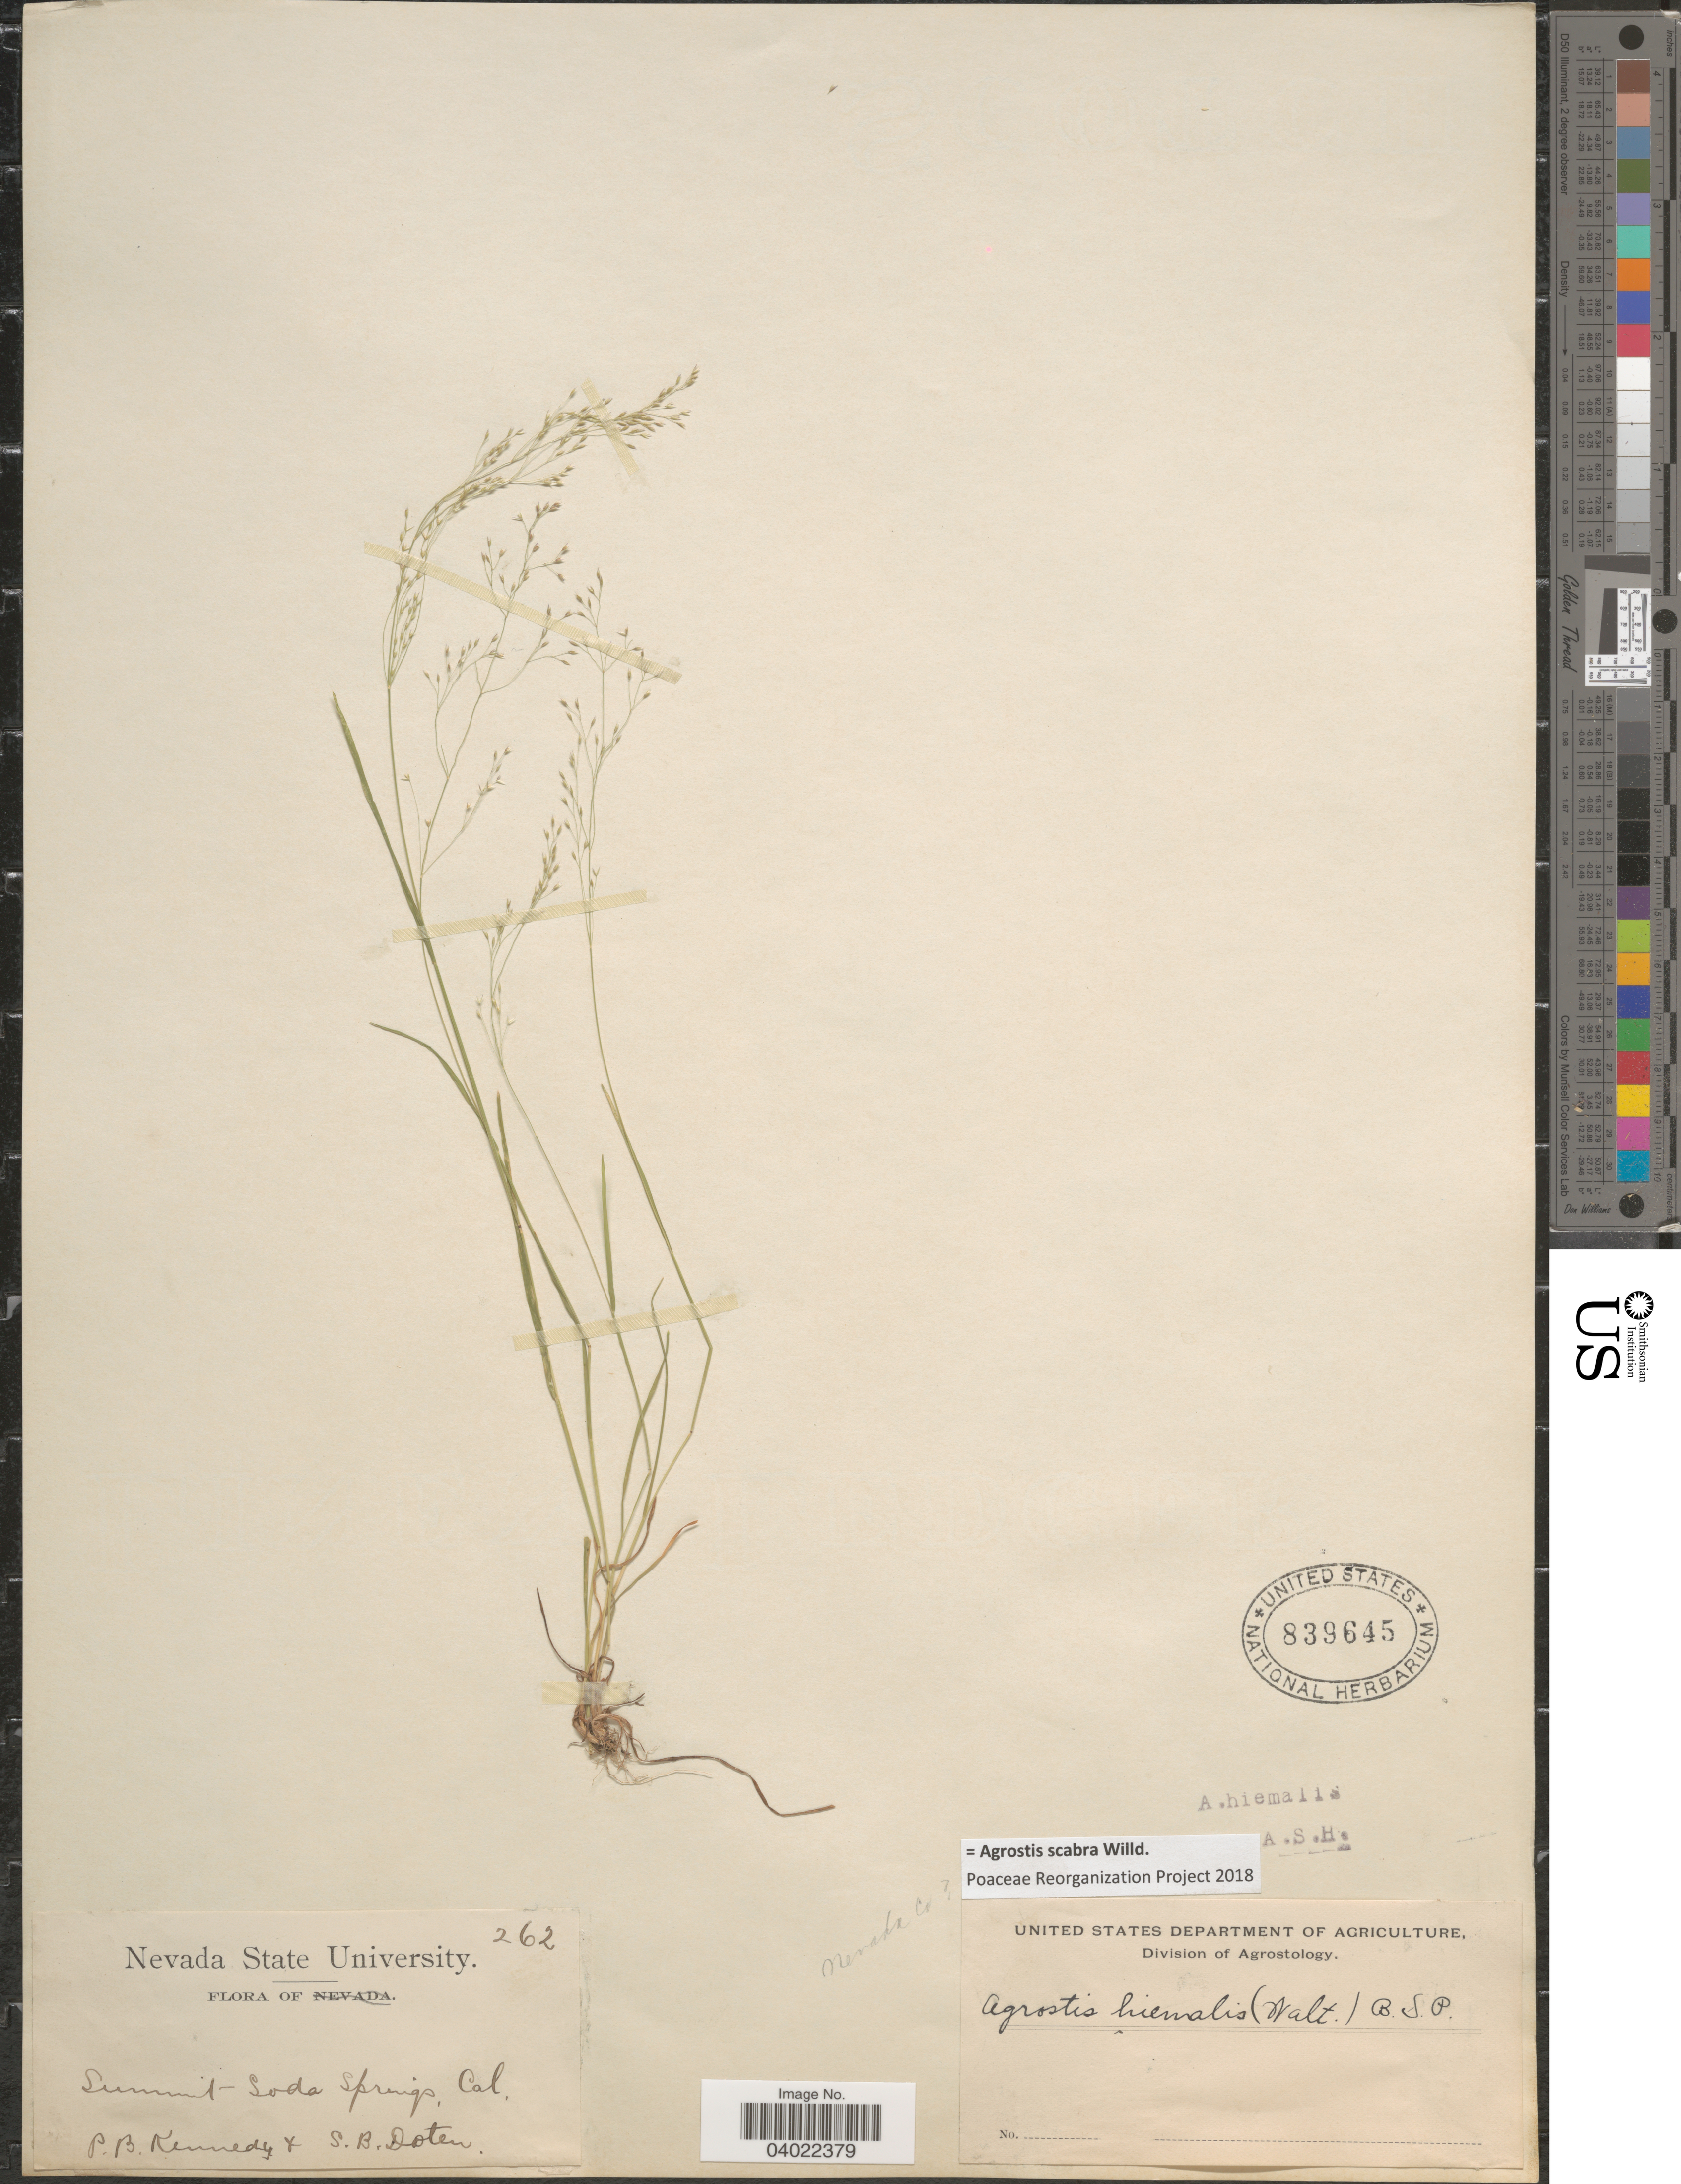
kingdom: Plantae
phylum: Tracheophyta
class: Liliopsida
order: Poales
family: Poaceae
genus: Agrostis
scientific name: Agrostis scabra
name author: Willd.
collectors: P. B. Kennedy & S. Doten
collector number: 262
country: United States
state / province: California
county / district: Nevada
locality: Summit Soda Springs. Nevada Co [unsure placement]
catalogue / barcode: US 839645